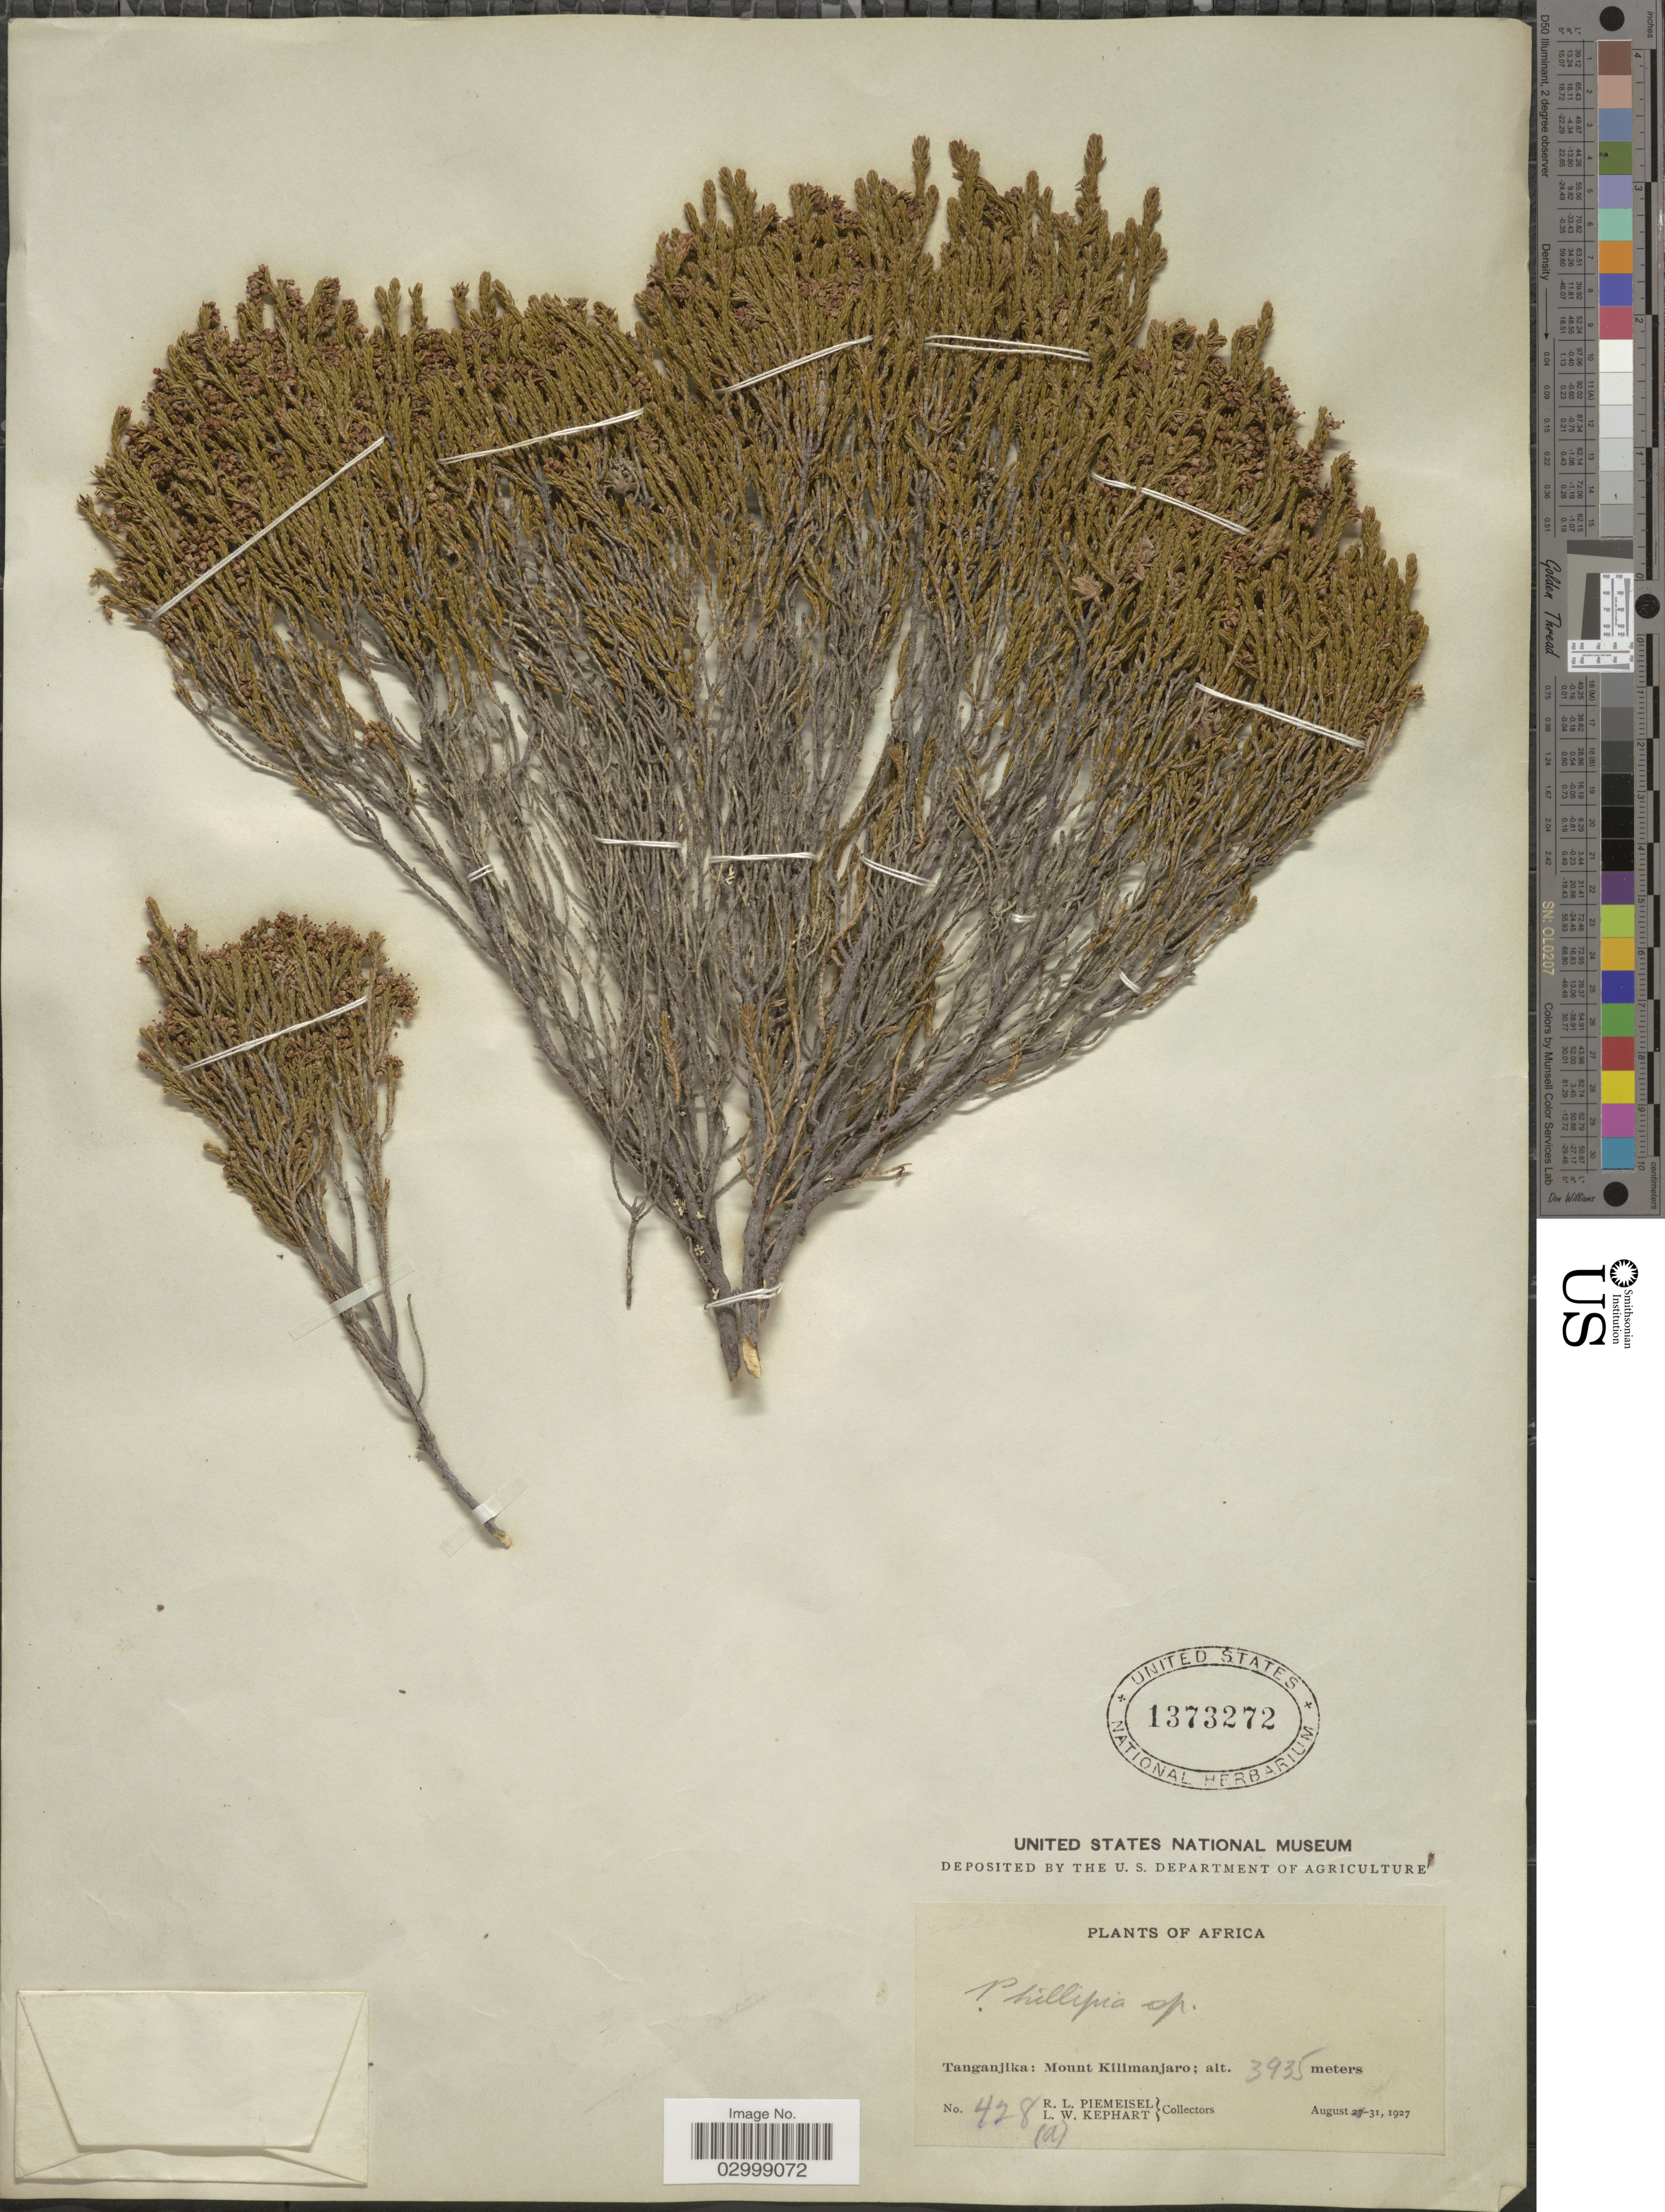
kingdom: Plantae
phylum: Tracheophyta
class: Magnoliopsida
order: Ericales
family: Ericaceae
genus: Philippia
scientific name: Philippia sp.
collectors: R. L. Piemeisel & L. W. Kephart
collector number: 428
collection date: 1927-08-31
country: Tanzania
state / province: Kilimanjaro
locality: Tanganjika: Mount Kilimanjaro.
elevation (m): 3935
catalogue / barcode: US 1373272